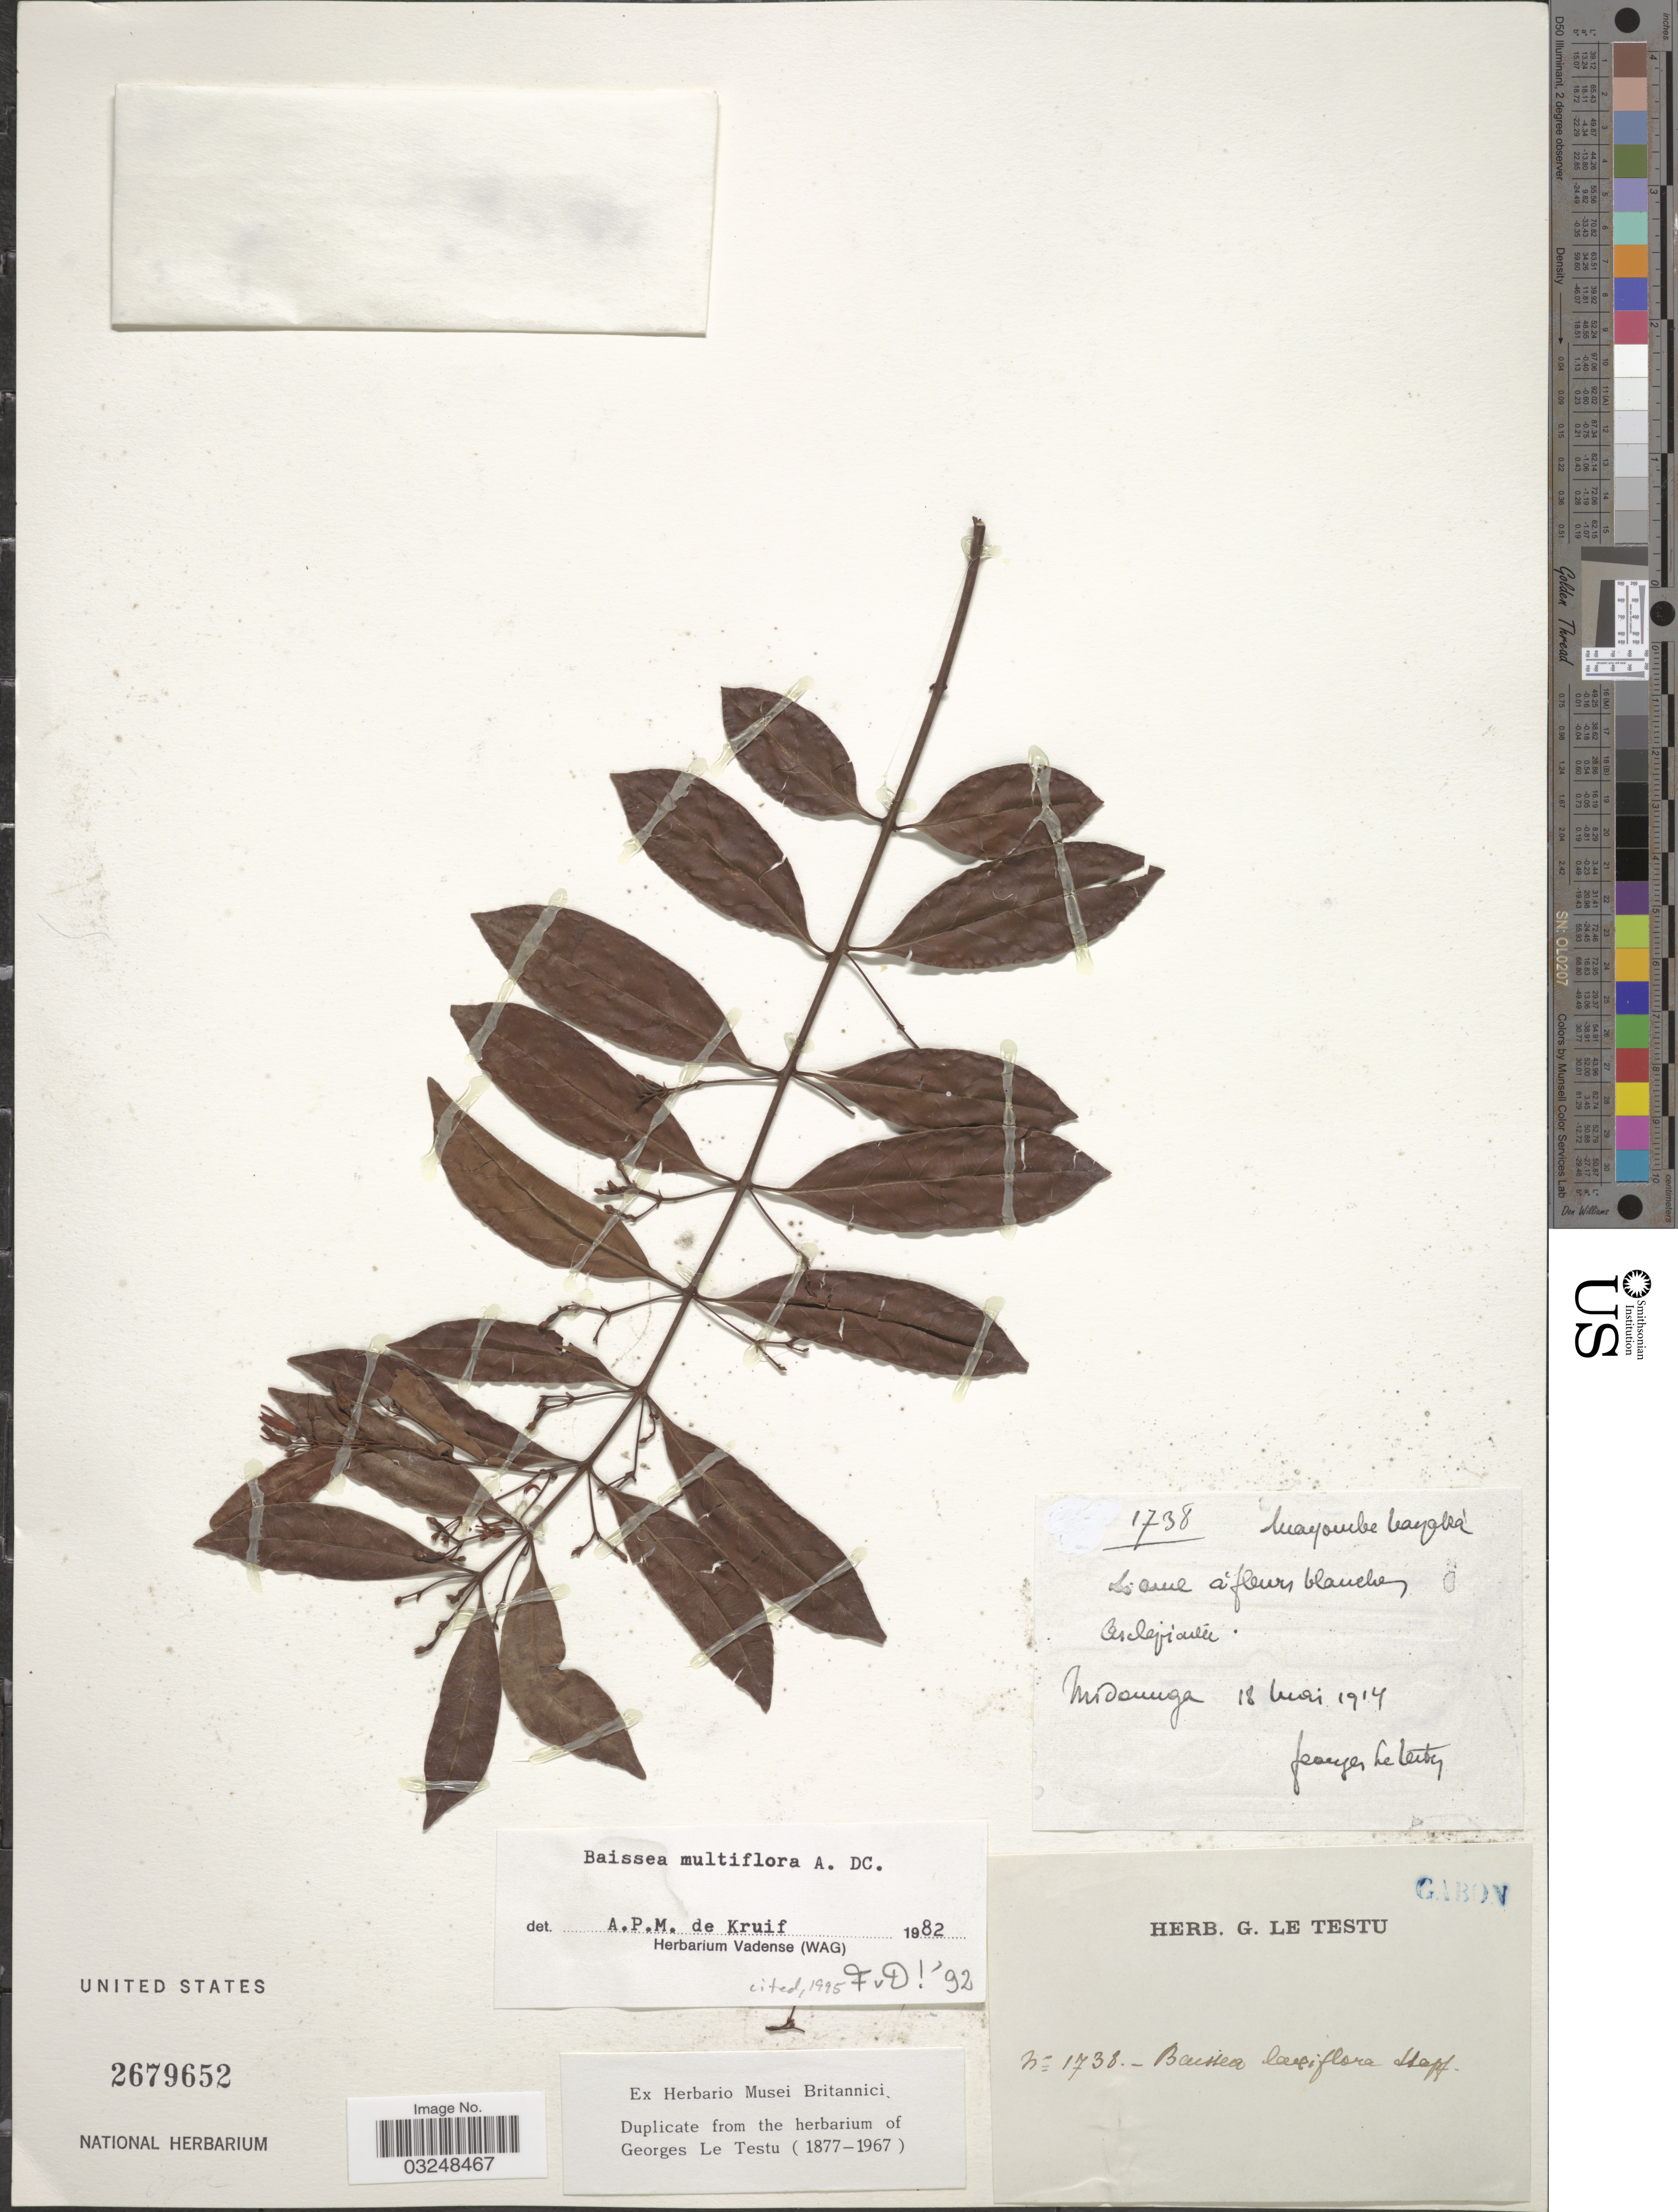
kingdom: Plantae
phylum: Tracheophyta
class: Magnoliopsida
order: Gentianales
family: Apocynaceae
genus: Baissea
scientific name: Baissea multiflora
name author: A. DC.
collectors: G. Le Testu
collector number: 1738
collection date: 1914-05-18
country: Gabon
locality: Mayombe bayaka [interpreted], Midounga.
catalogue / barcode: US 2679652